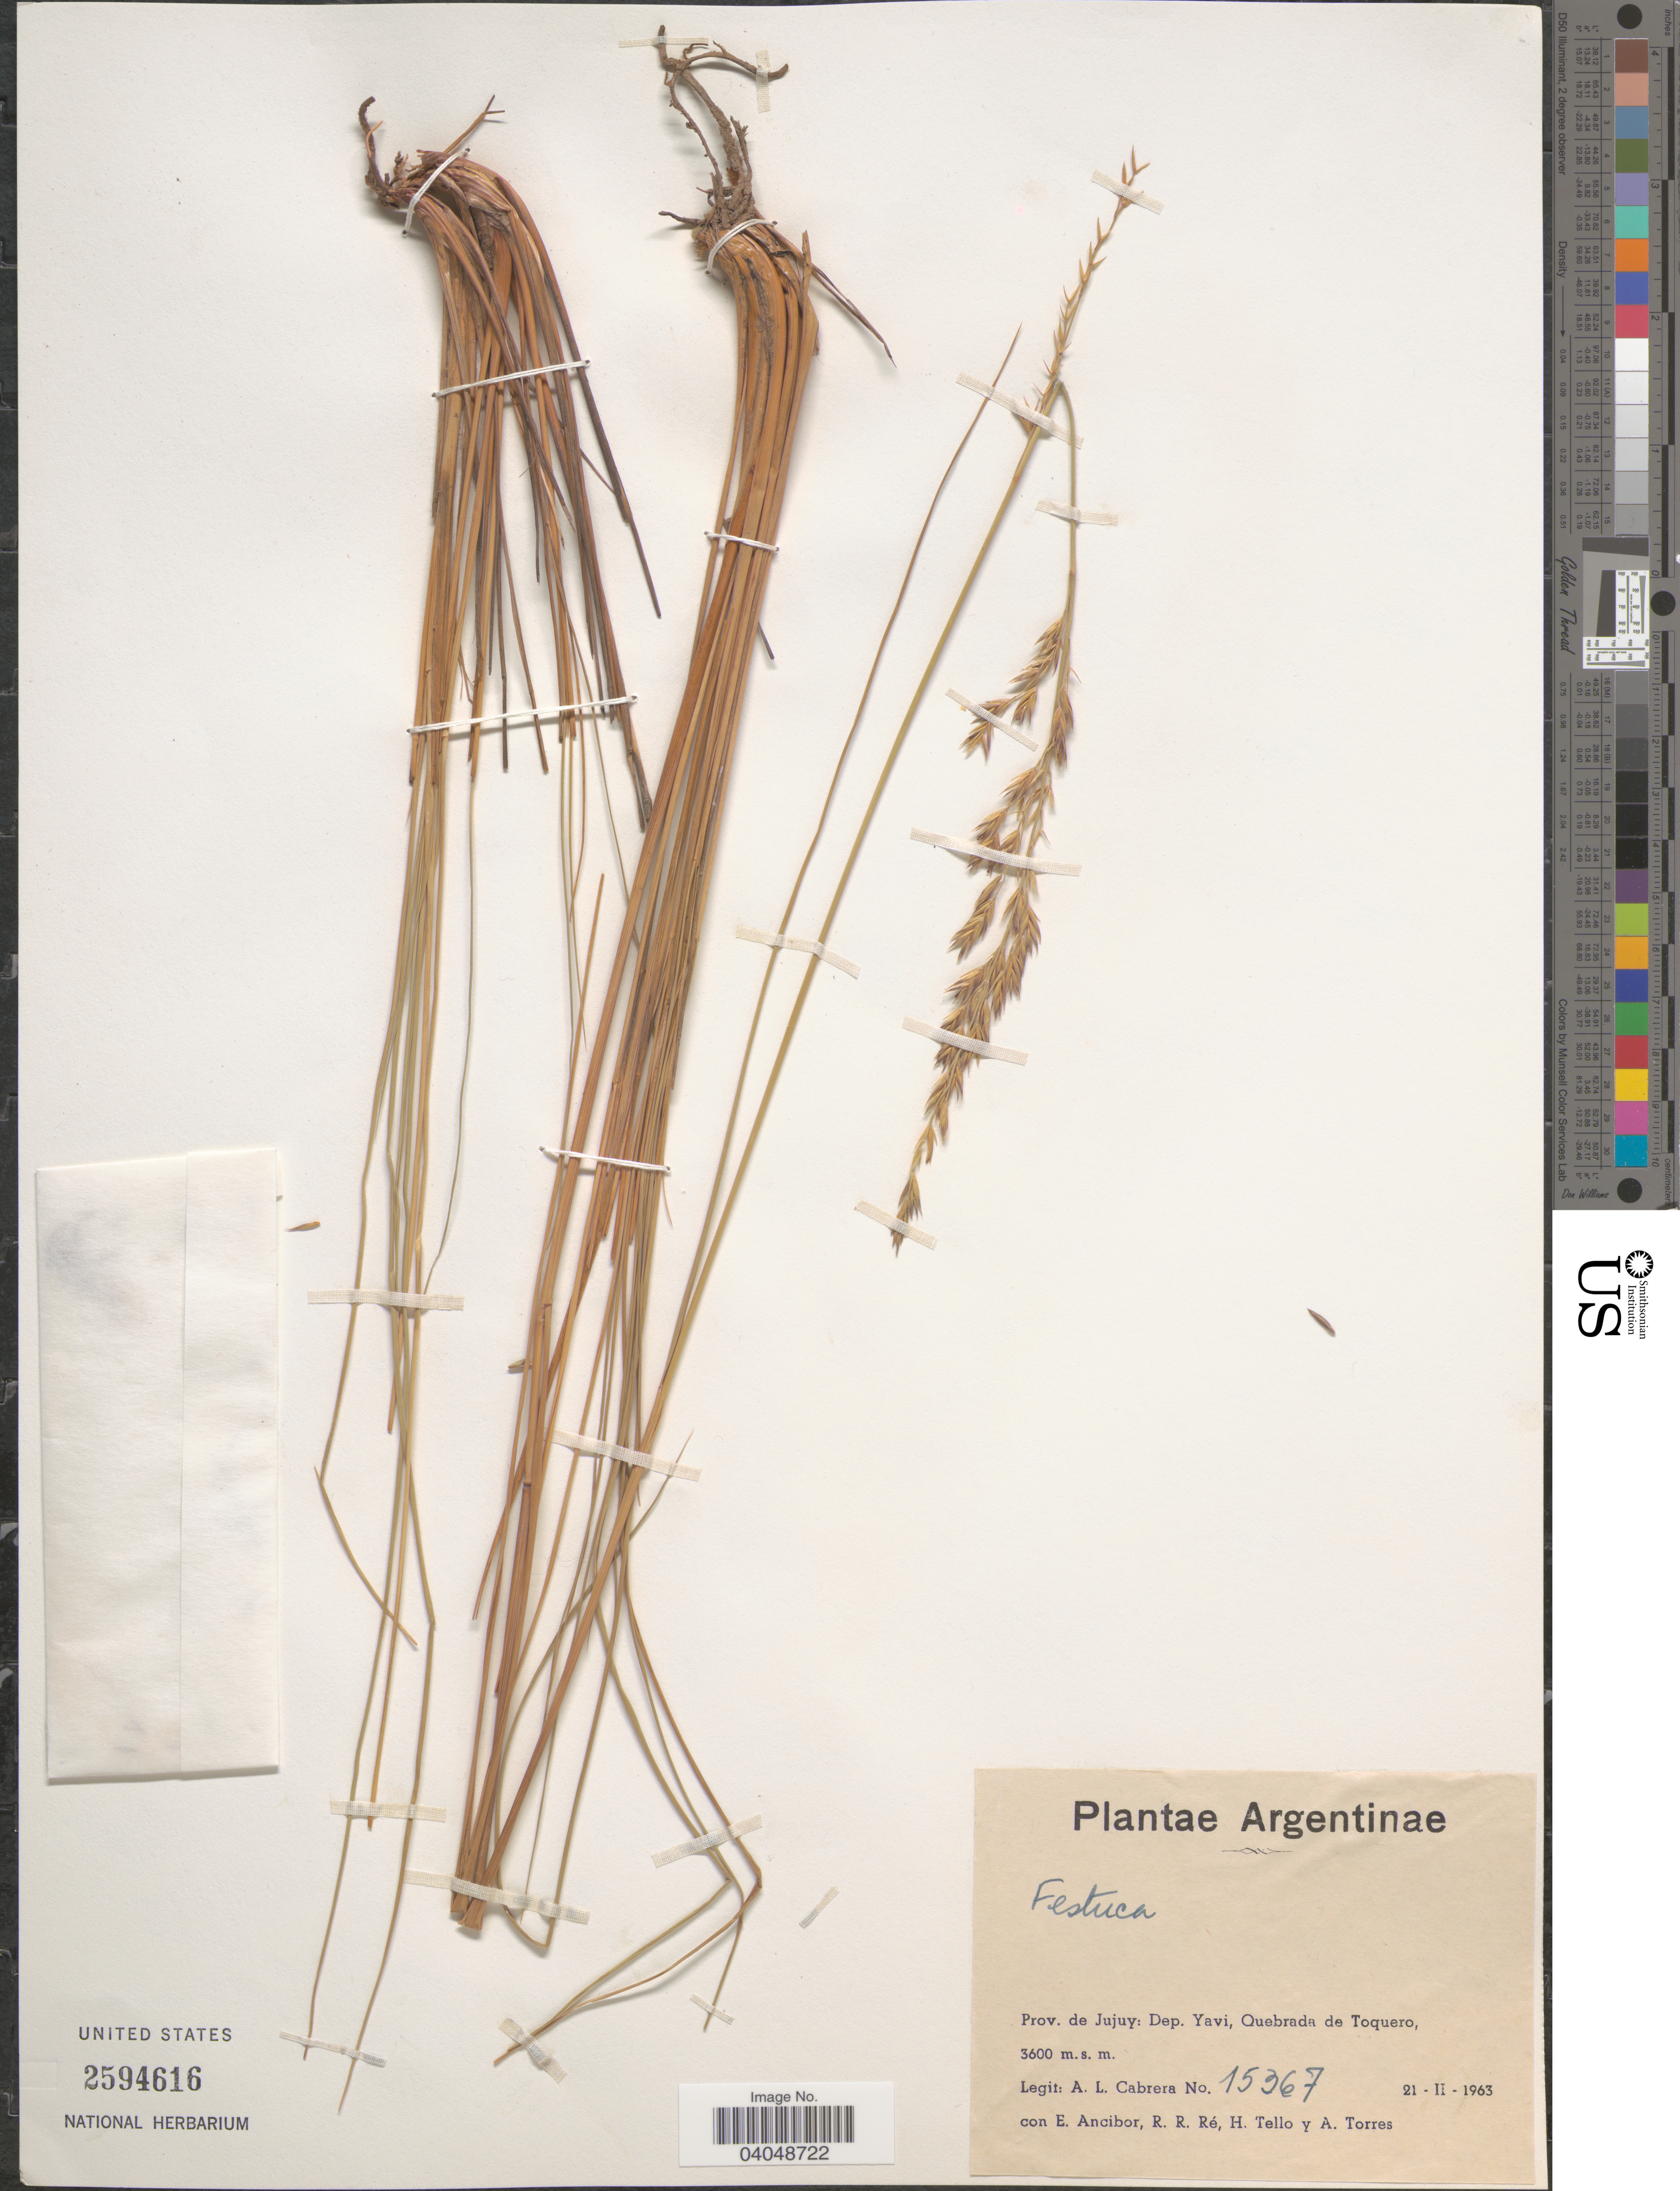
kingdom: Plantae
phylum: Tracheophyta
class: Liliopsida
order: Poales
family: Poaceae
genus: Festuca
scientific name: Festuca sp.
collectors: A. L. Cabrera, E. Ancibor, R. Re, H. Tello & A. Torres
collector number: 15367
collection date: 1963-02-21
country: Argentina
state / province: Jujuy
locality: Dep. Yavi, Quebrada de Toquero.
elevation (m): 3600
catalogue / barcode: US 2594616